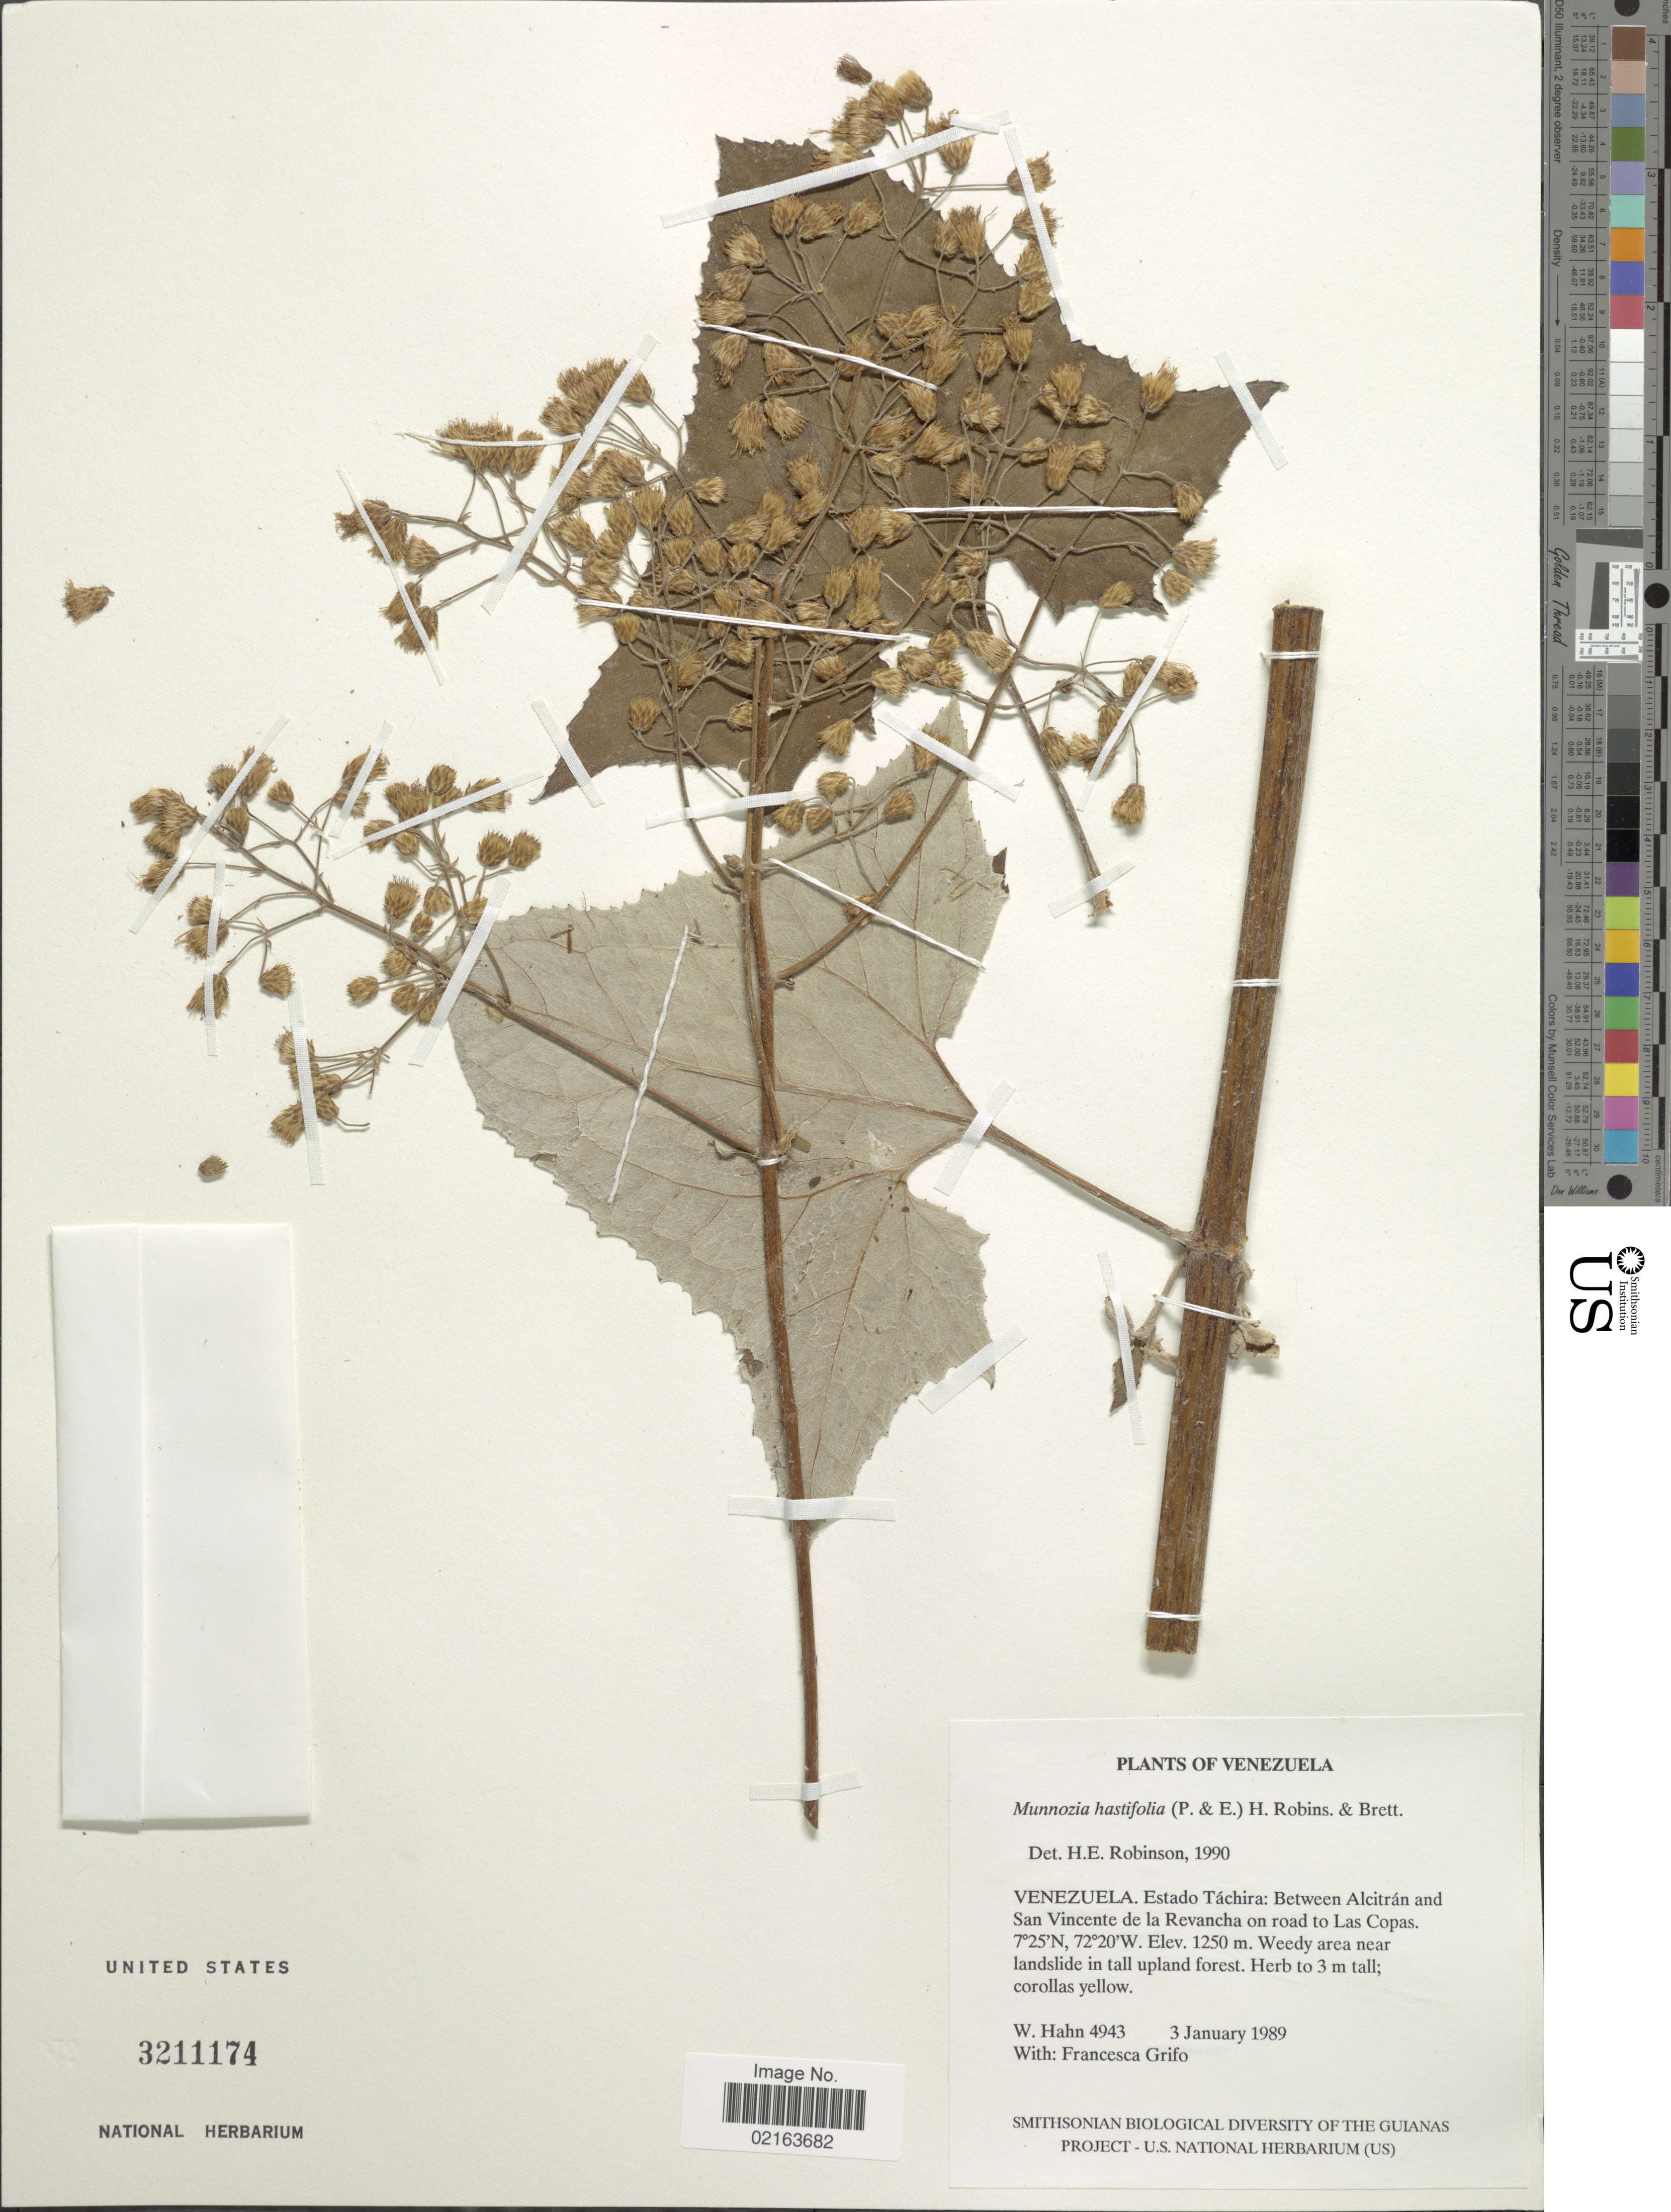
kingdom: Plantae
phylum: Tracheophyta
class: Magnoliopsida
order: Asterales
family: Asteraceae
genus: Munnozia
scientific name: Munnozia hastifolia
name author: (Poepp.) H. Rob. & Brettell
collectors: W. Hahn & F. Grifo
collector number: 4943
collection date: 1989-01-03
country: Venezuela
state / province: Tachira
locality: Estado Tachira: Between Alcitran and San Vicente de la Revancha on road to Las Copas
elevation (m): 1250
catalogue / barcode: US 3211174